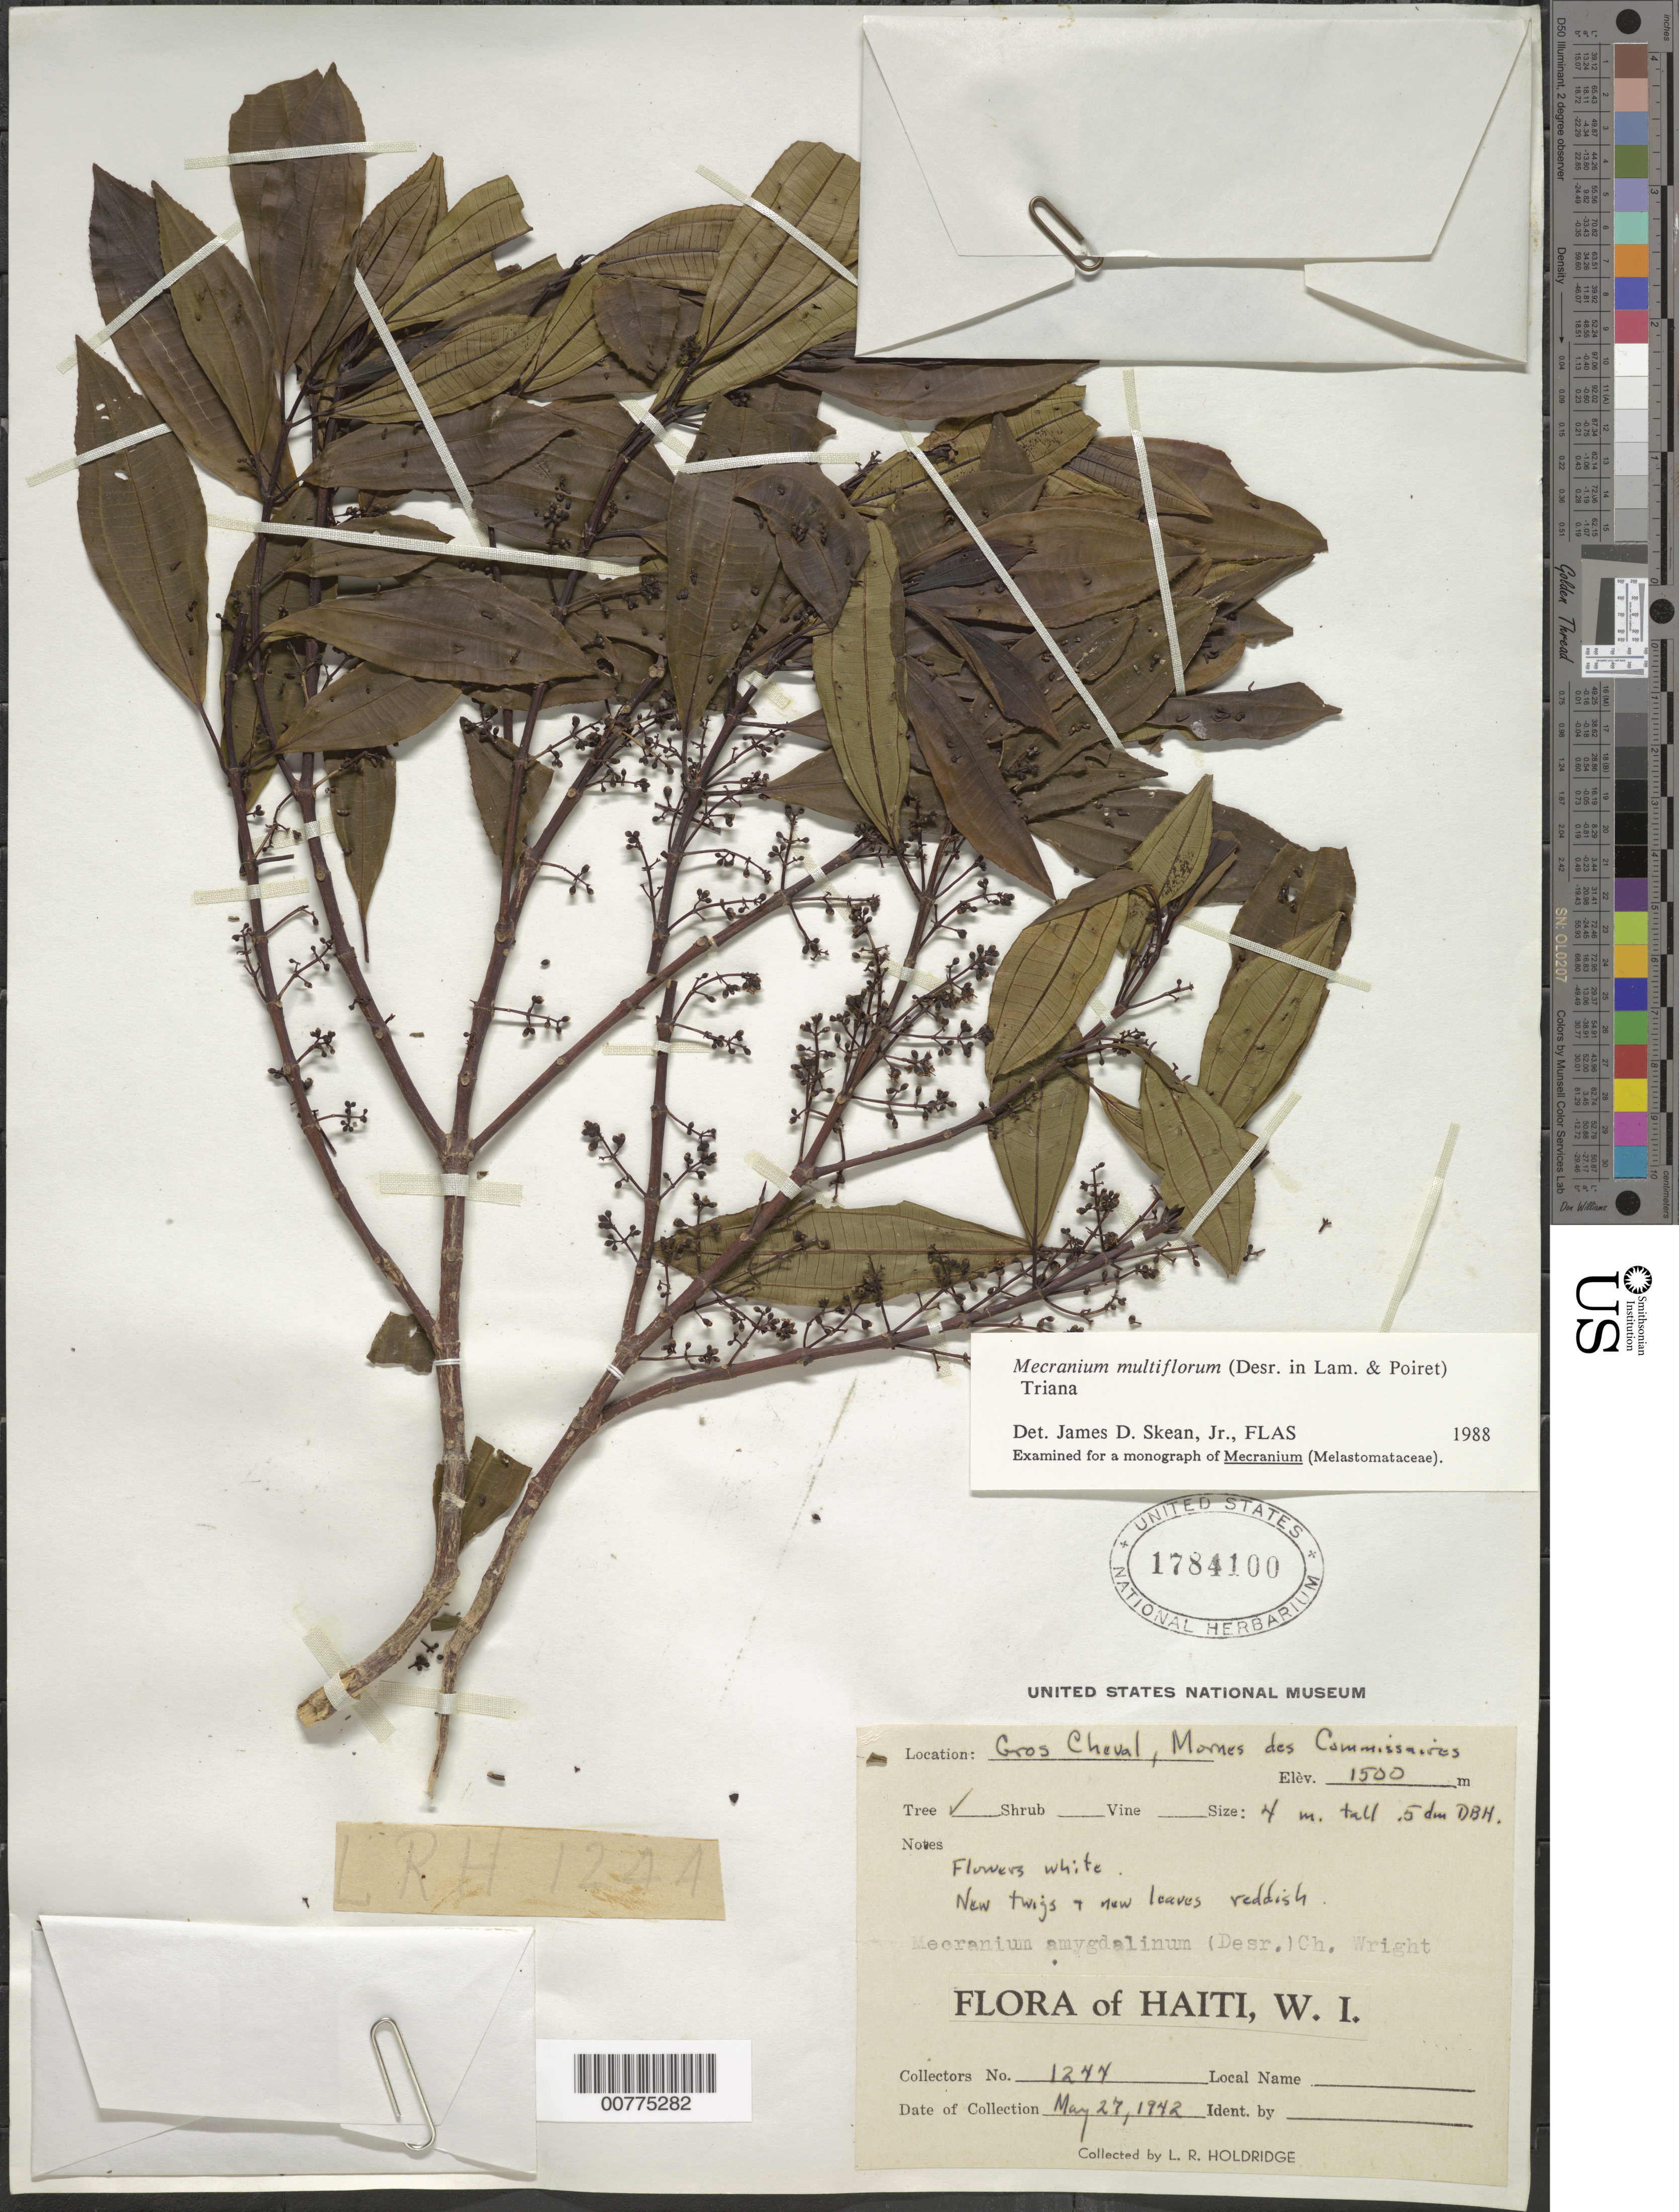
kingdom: Plantae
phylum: Tracheophyta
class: Magnoliopsida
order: Myrtales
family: Melastomataceae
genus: Mecranium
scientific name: Mecranium multiflorum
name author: (Desr.) Triana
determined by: Skean, J. D., Jr.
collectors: L. Holdridge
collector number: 1244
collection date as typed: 27 May 1942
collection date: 1942-05-27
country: Haiti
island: Hispaniola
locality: Gros Cheval, Mornes des Commissaires.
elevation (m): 1500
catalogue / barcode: US 1784100